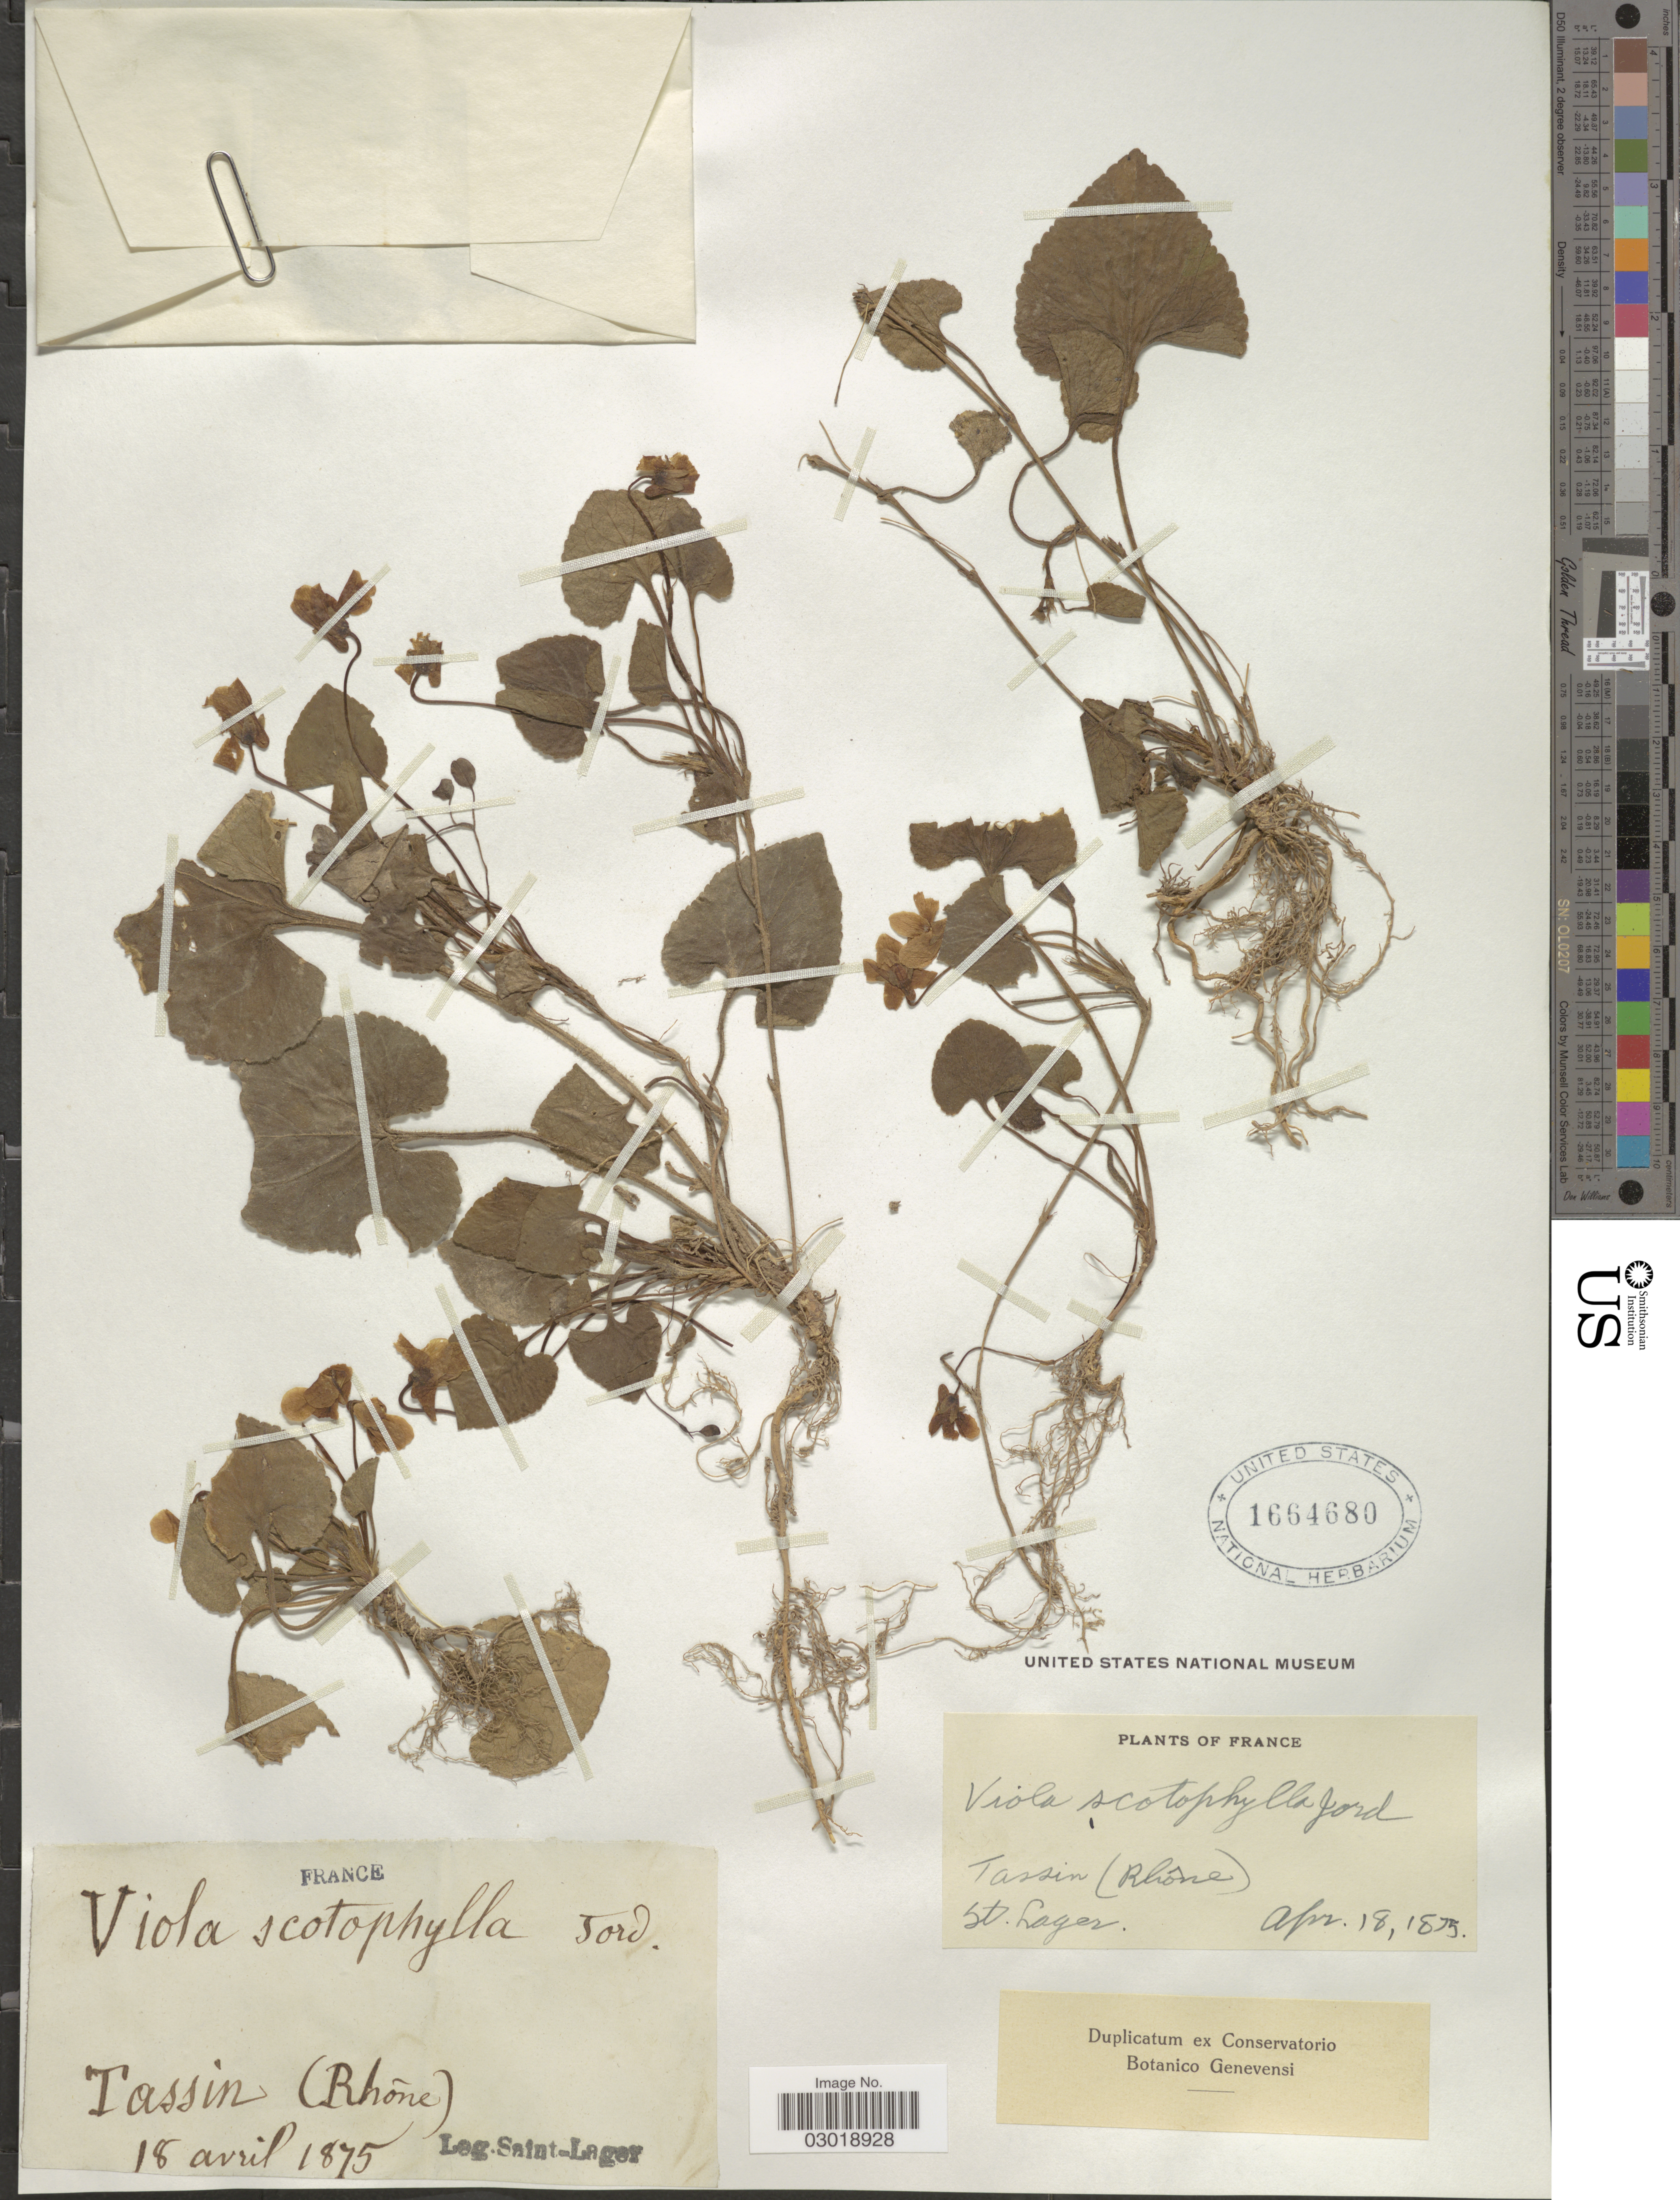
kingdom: Plantae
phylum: Tracheophyta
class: Magnoliopsida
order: Malpighiales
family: Violaceae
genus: Viola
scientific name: Viola scotophylla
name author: Jord.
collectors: Saint-Lager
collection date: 1875-04-18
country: France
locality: Tassin (Rhône).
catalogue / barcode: US 1664680